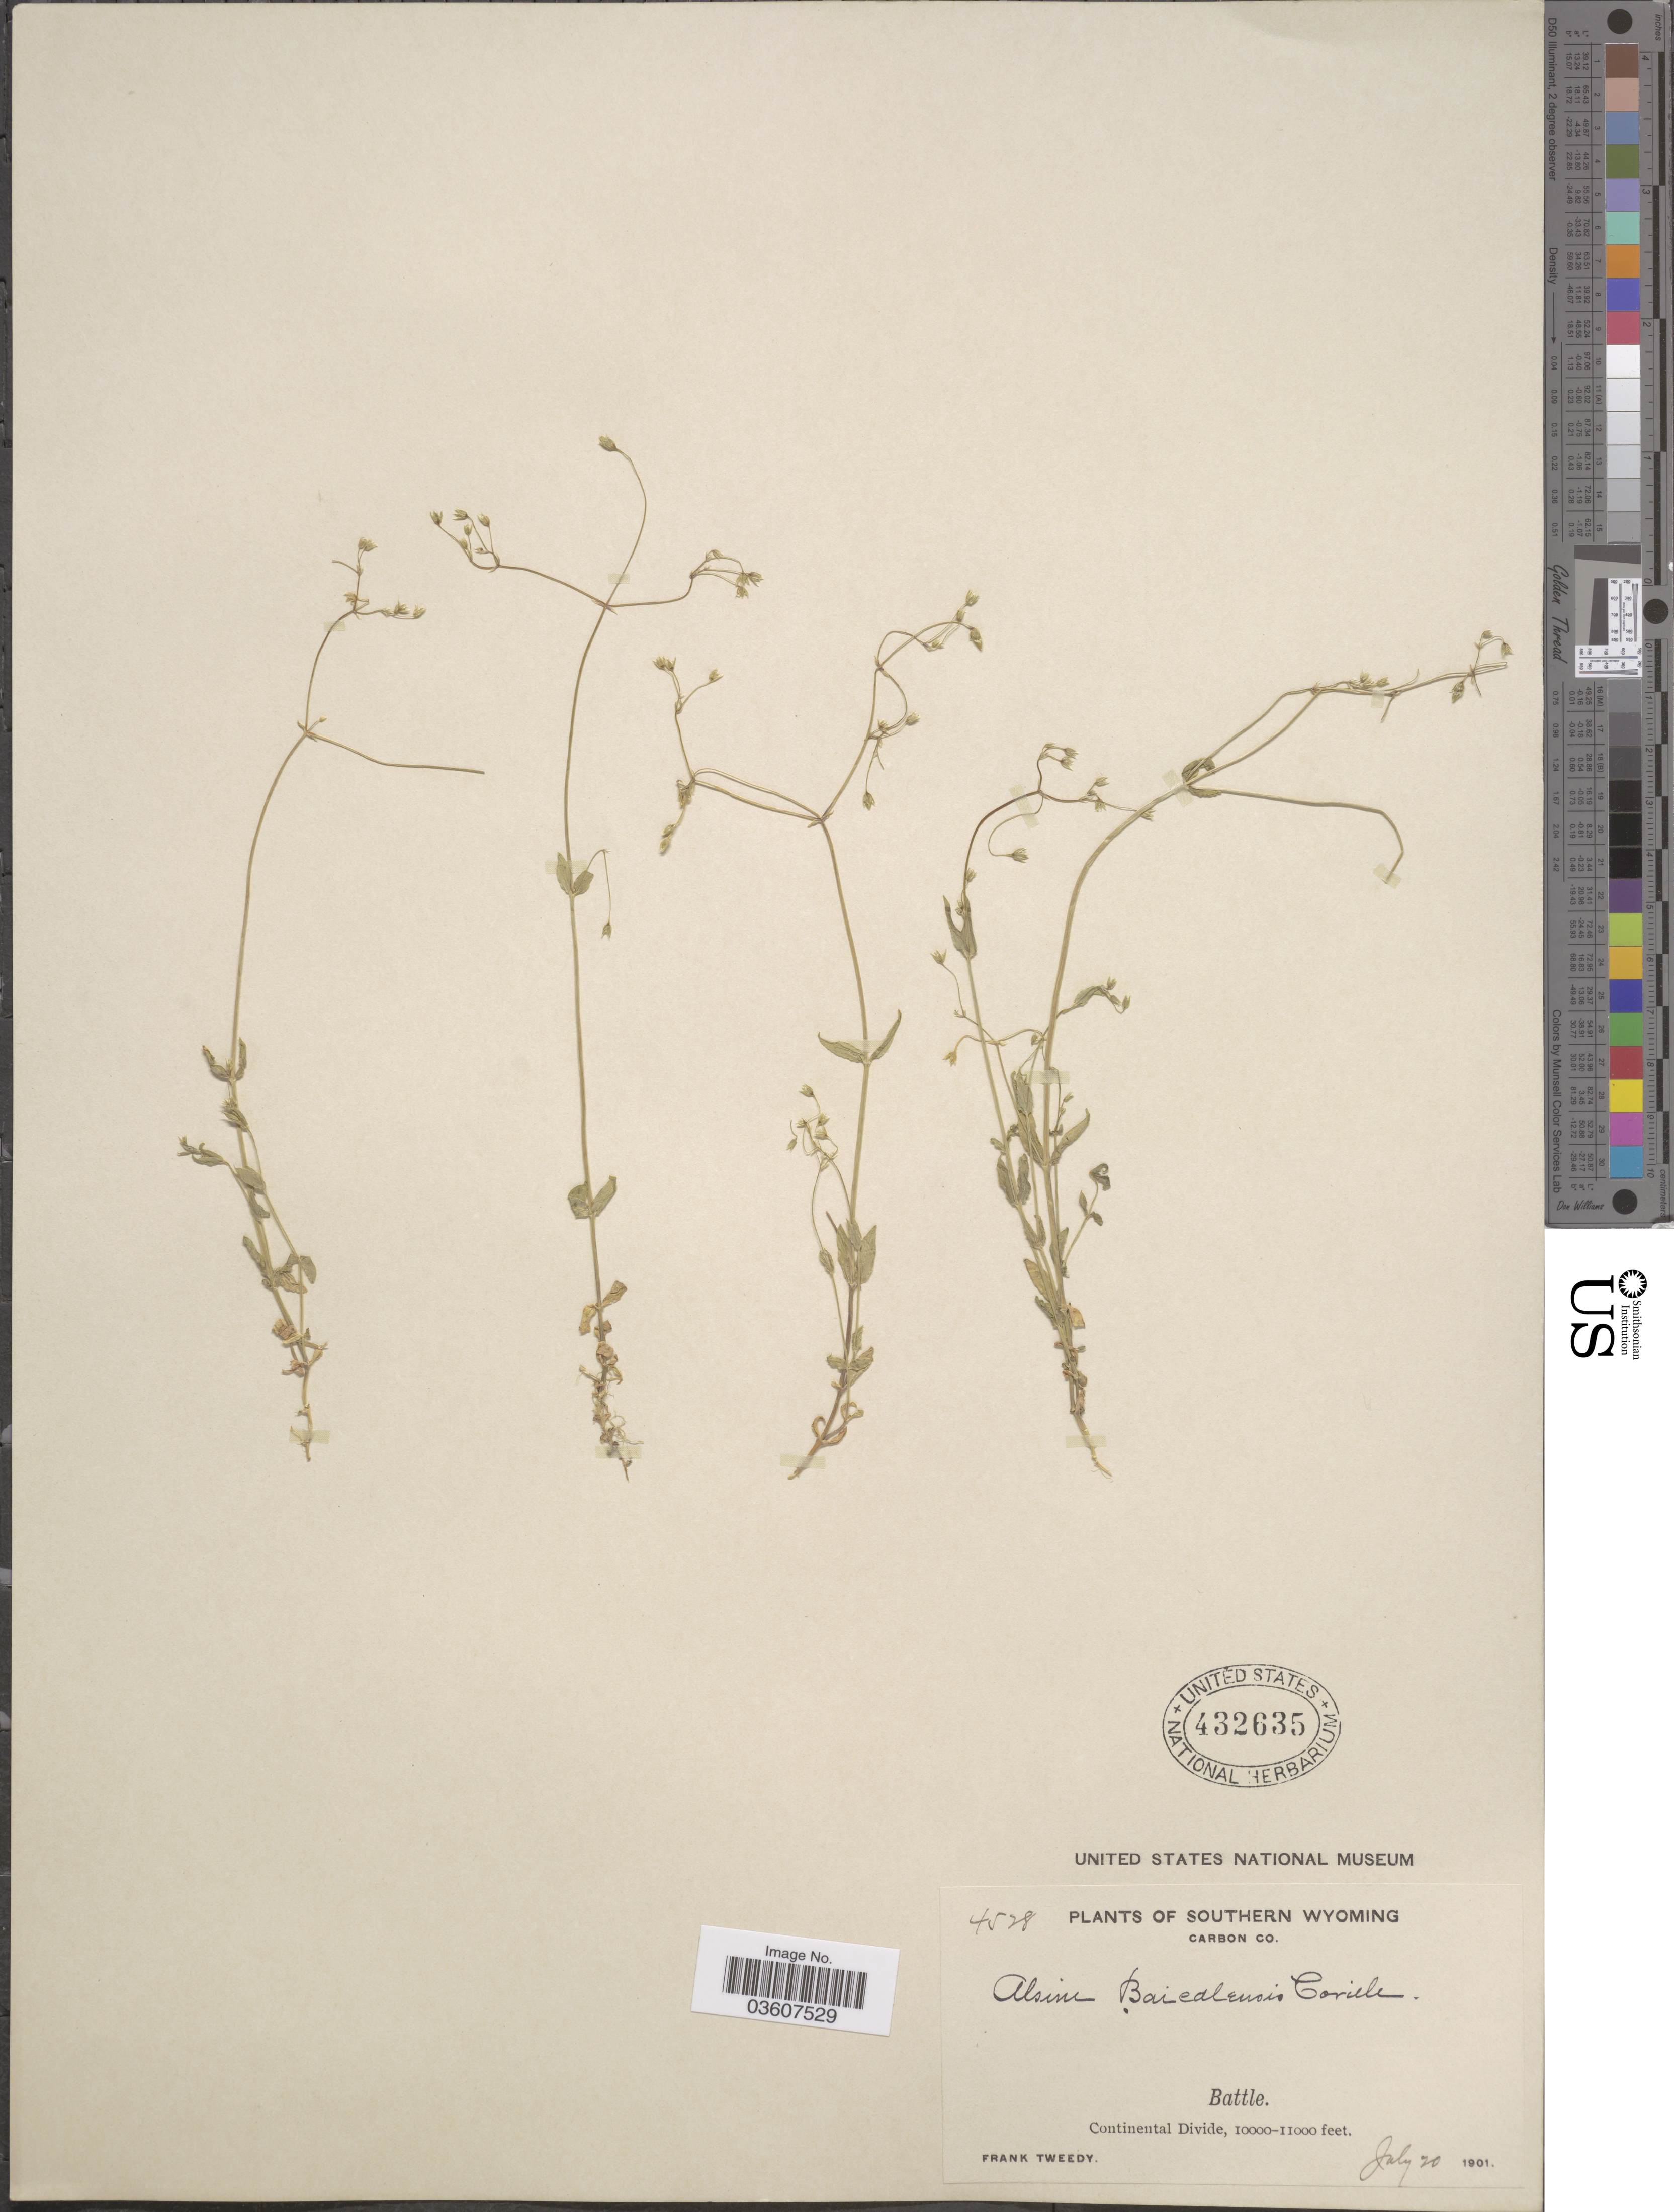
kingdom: Plantae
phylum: Tracheophyta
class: Magnoliopsida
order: Caryophyllales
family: Caryophyllaceae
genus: Stellaria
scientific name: Stellaria umbellata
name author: Turcz.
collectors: F. Tweedy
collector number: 4528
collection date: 1901-07-20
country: United States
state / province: Wyoming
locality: Southern Wyoming. Carbon Co. Battle. Continental Divide.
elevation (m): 3048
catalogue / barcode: US 432635